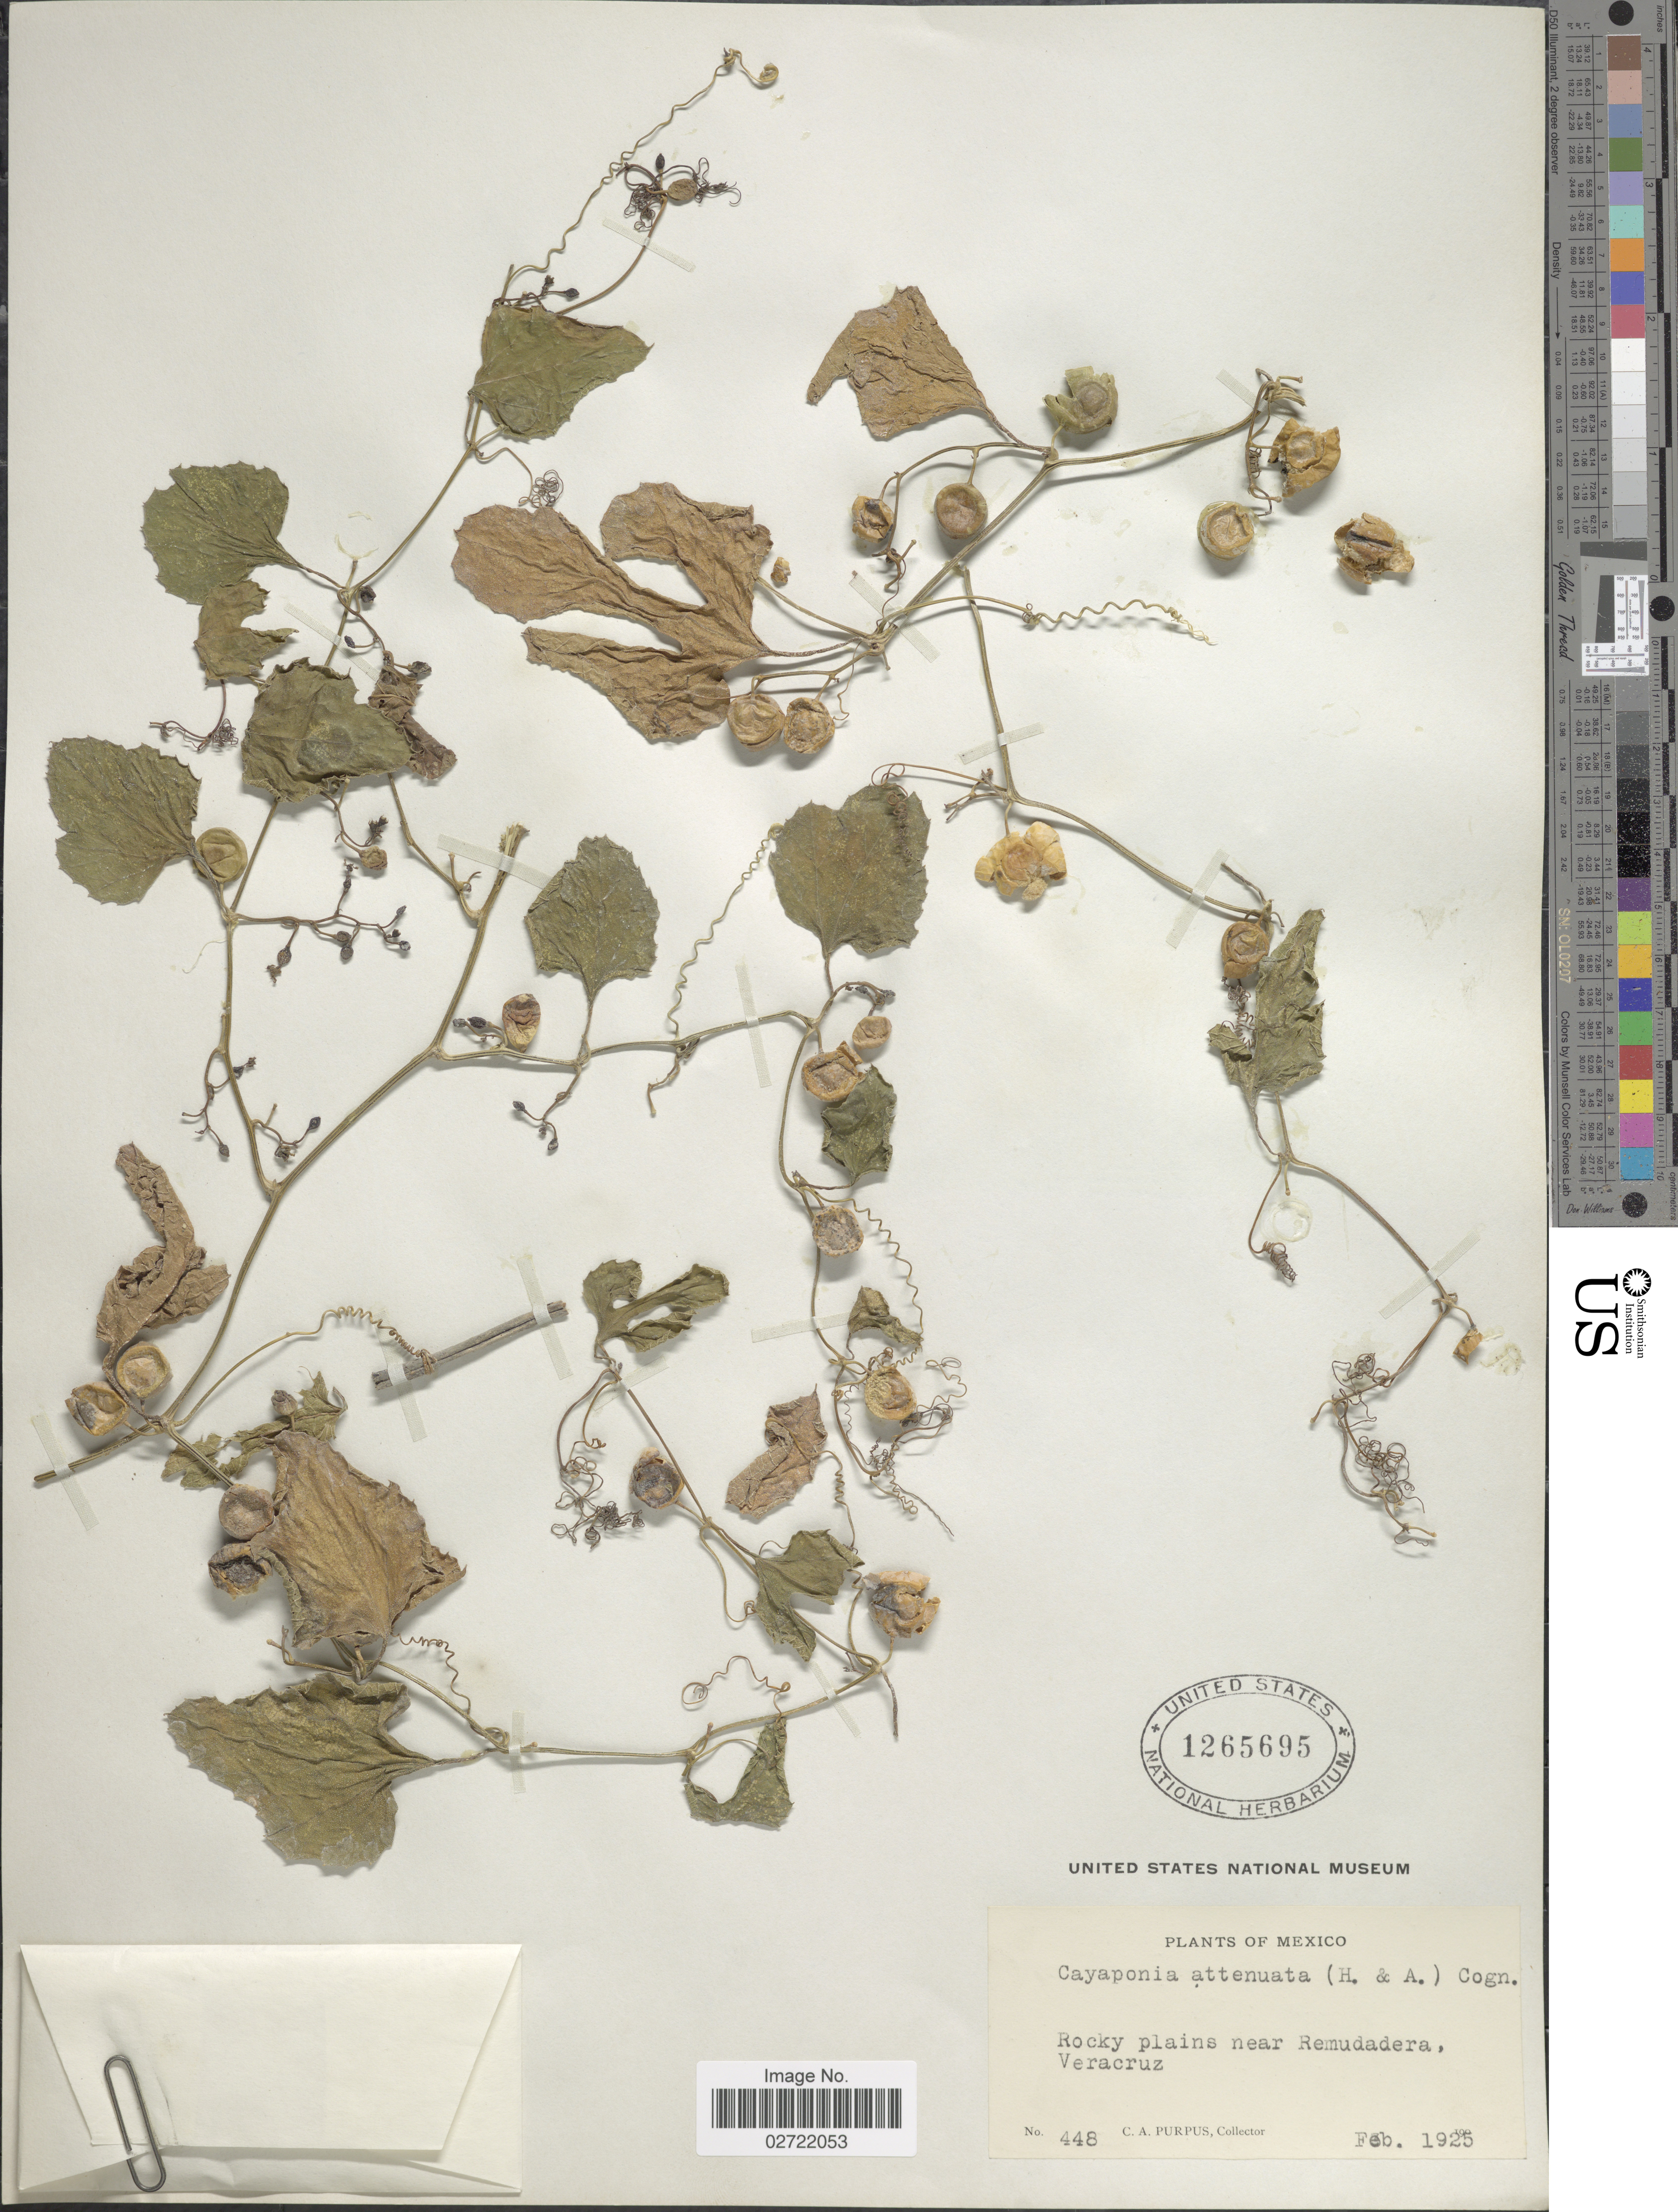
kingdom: Plantae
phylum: Tracheophyta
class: Magnoliopsida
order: Cucurbitales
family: Cucurbitaceae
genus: Cayaponia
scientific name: Cayaponia attenuata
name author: (Hook. & Arn.) Cogn.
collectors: C. A. Purpus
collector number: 448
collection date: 1925-02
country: Mexico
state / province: Veracruz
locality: Rocky plains near Remudadera, Veracruz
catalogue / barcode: US 1265695